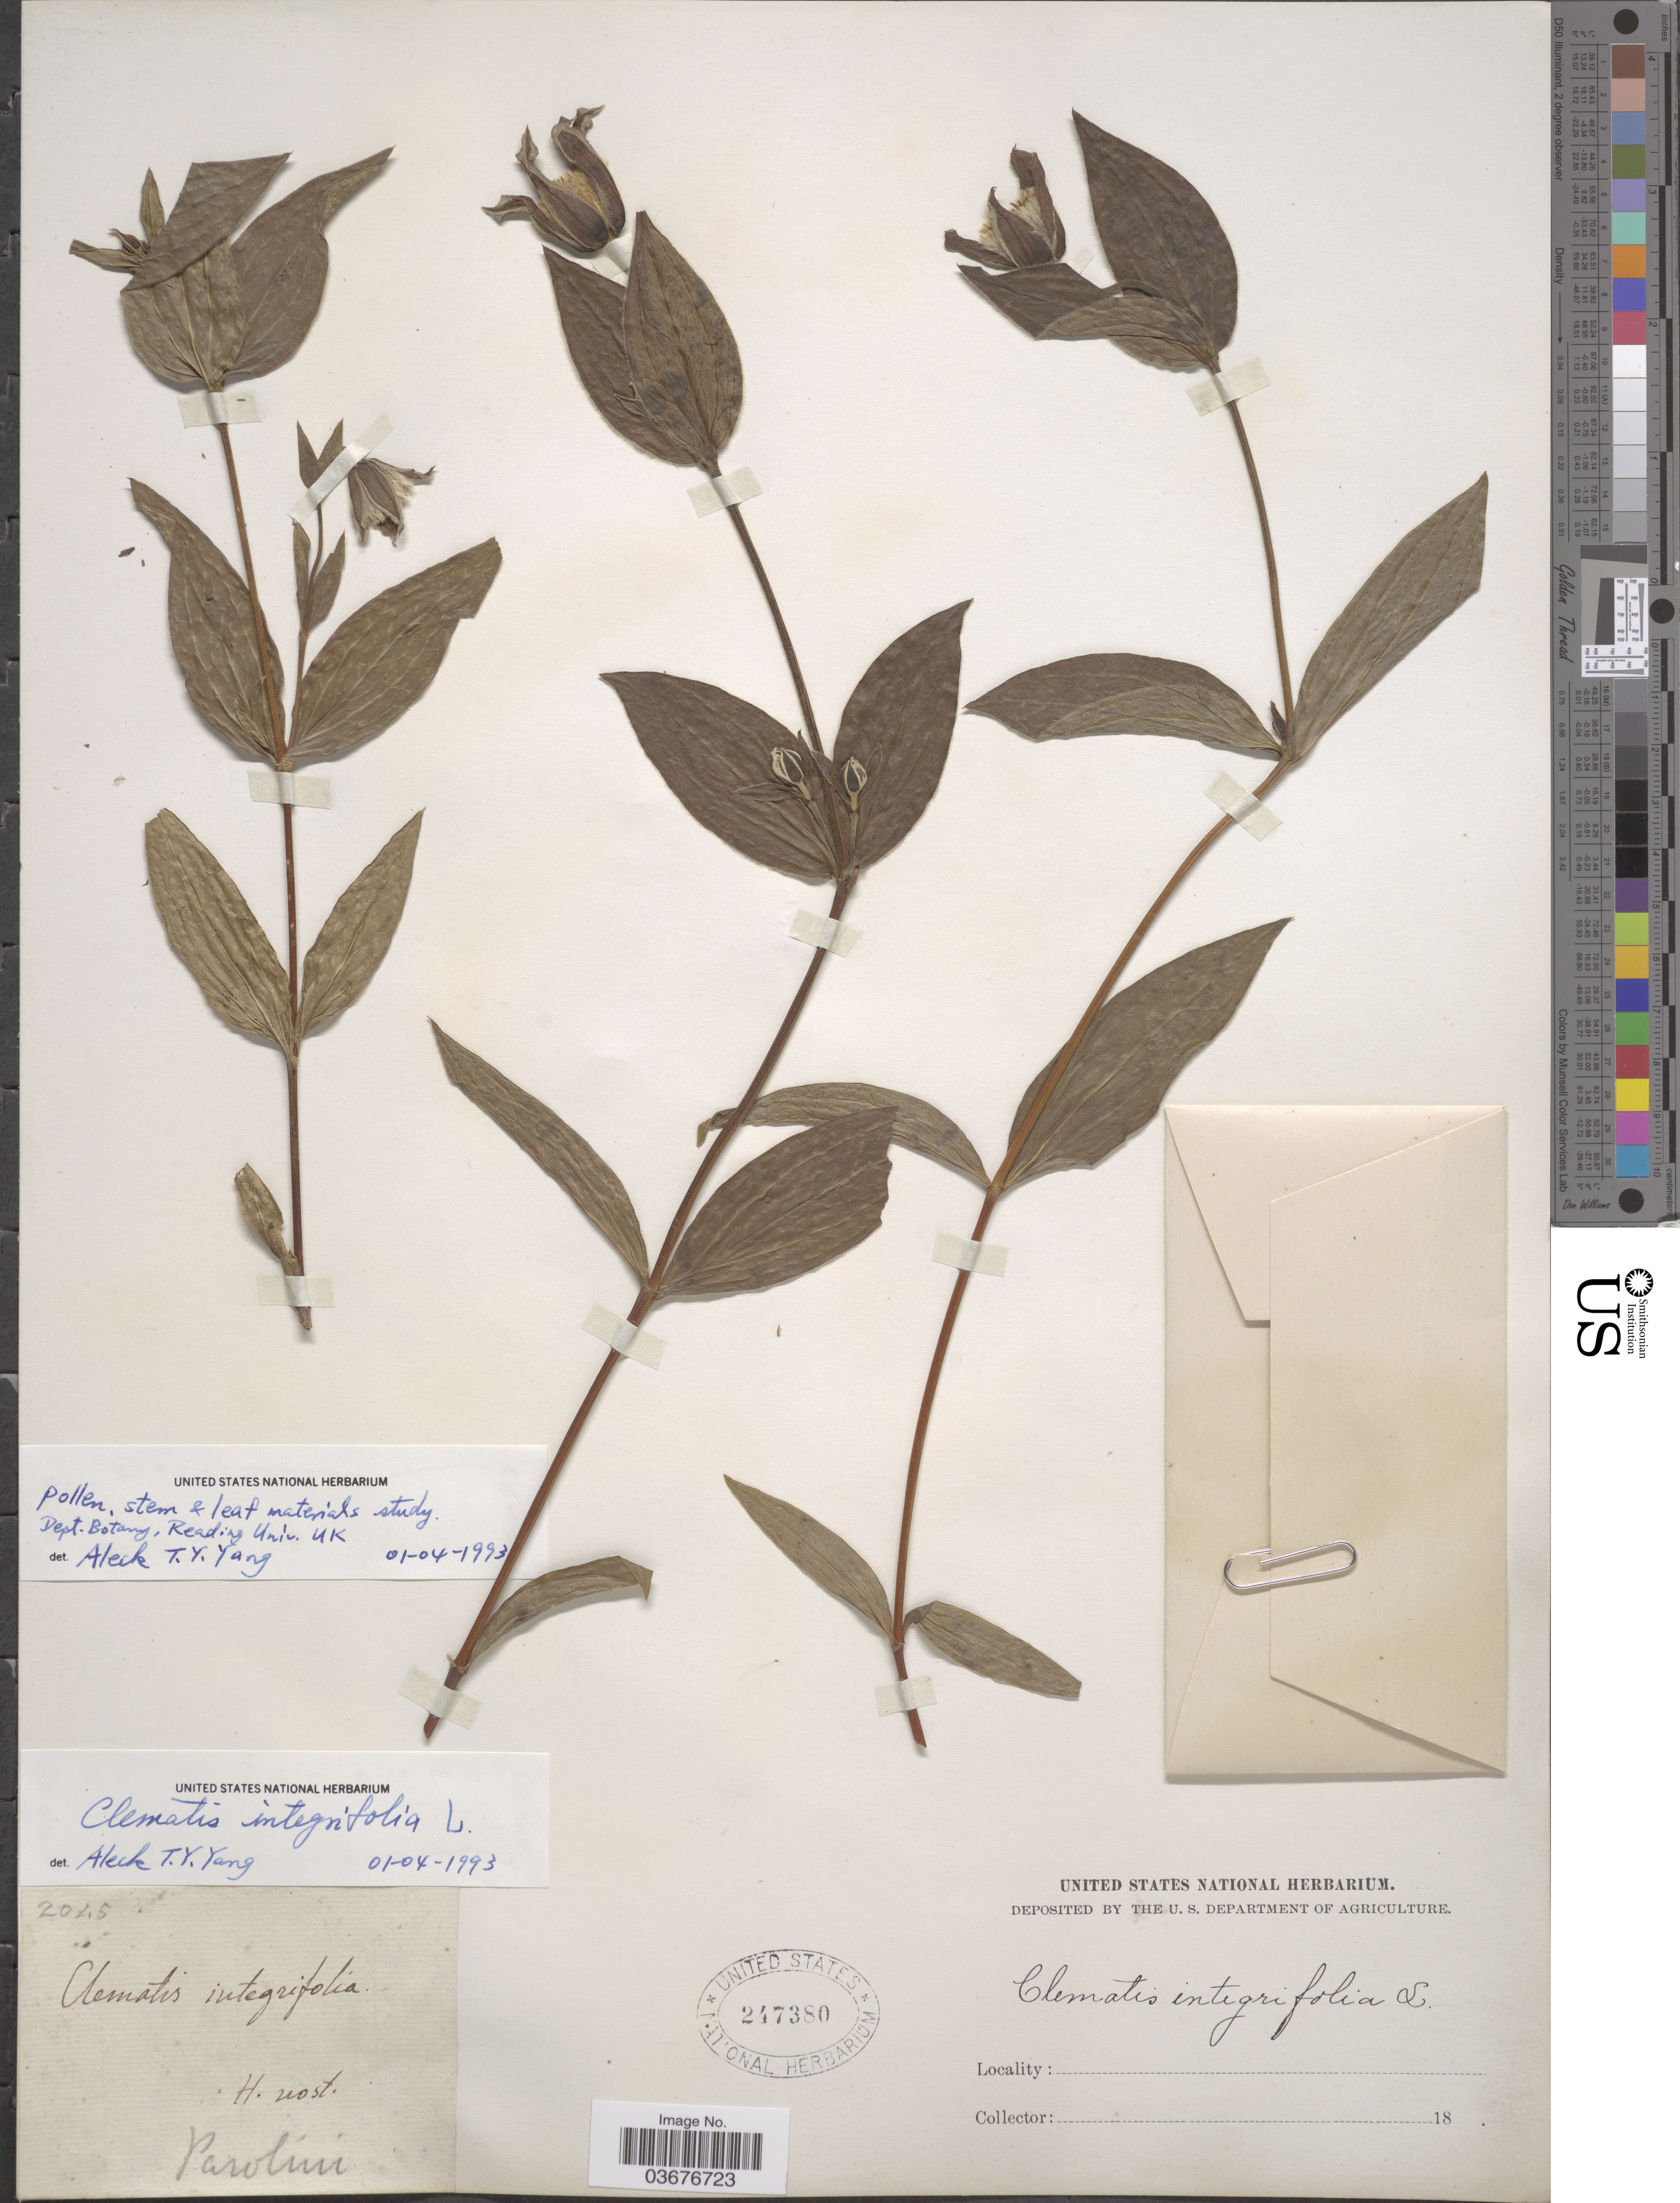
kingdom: Plantae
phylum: Tracheophyta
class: Magnoliopsida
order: Ranunculales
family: Ranunculaceae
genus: Clematis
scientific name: Clematis integrifolia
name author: L.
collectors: Parolini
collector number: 2045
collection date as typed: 18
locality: H. nost.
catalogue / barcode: US 247380